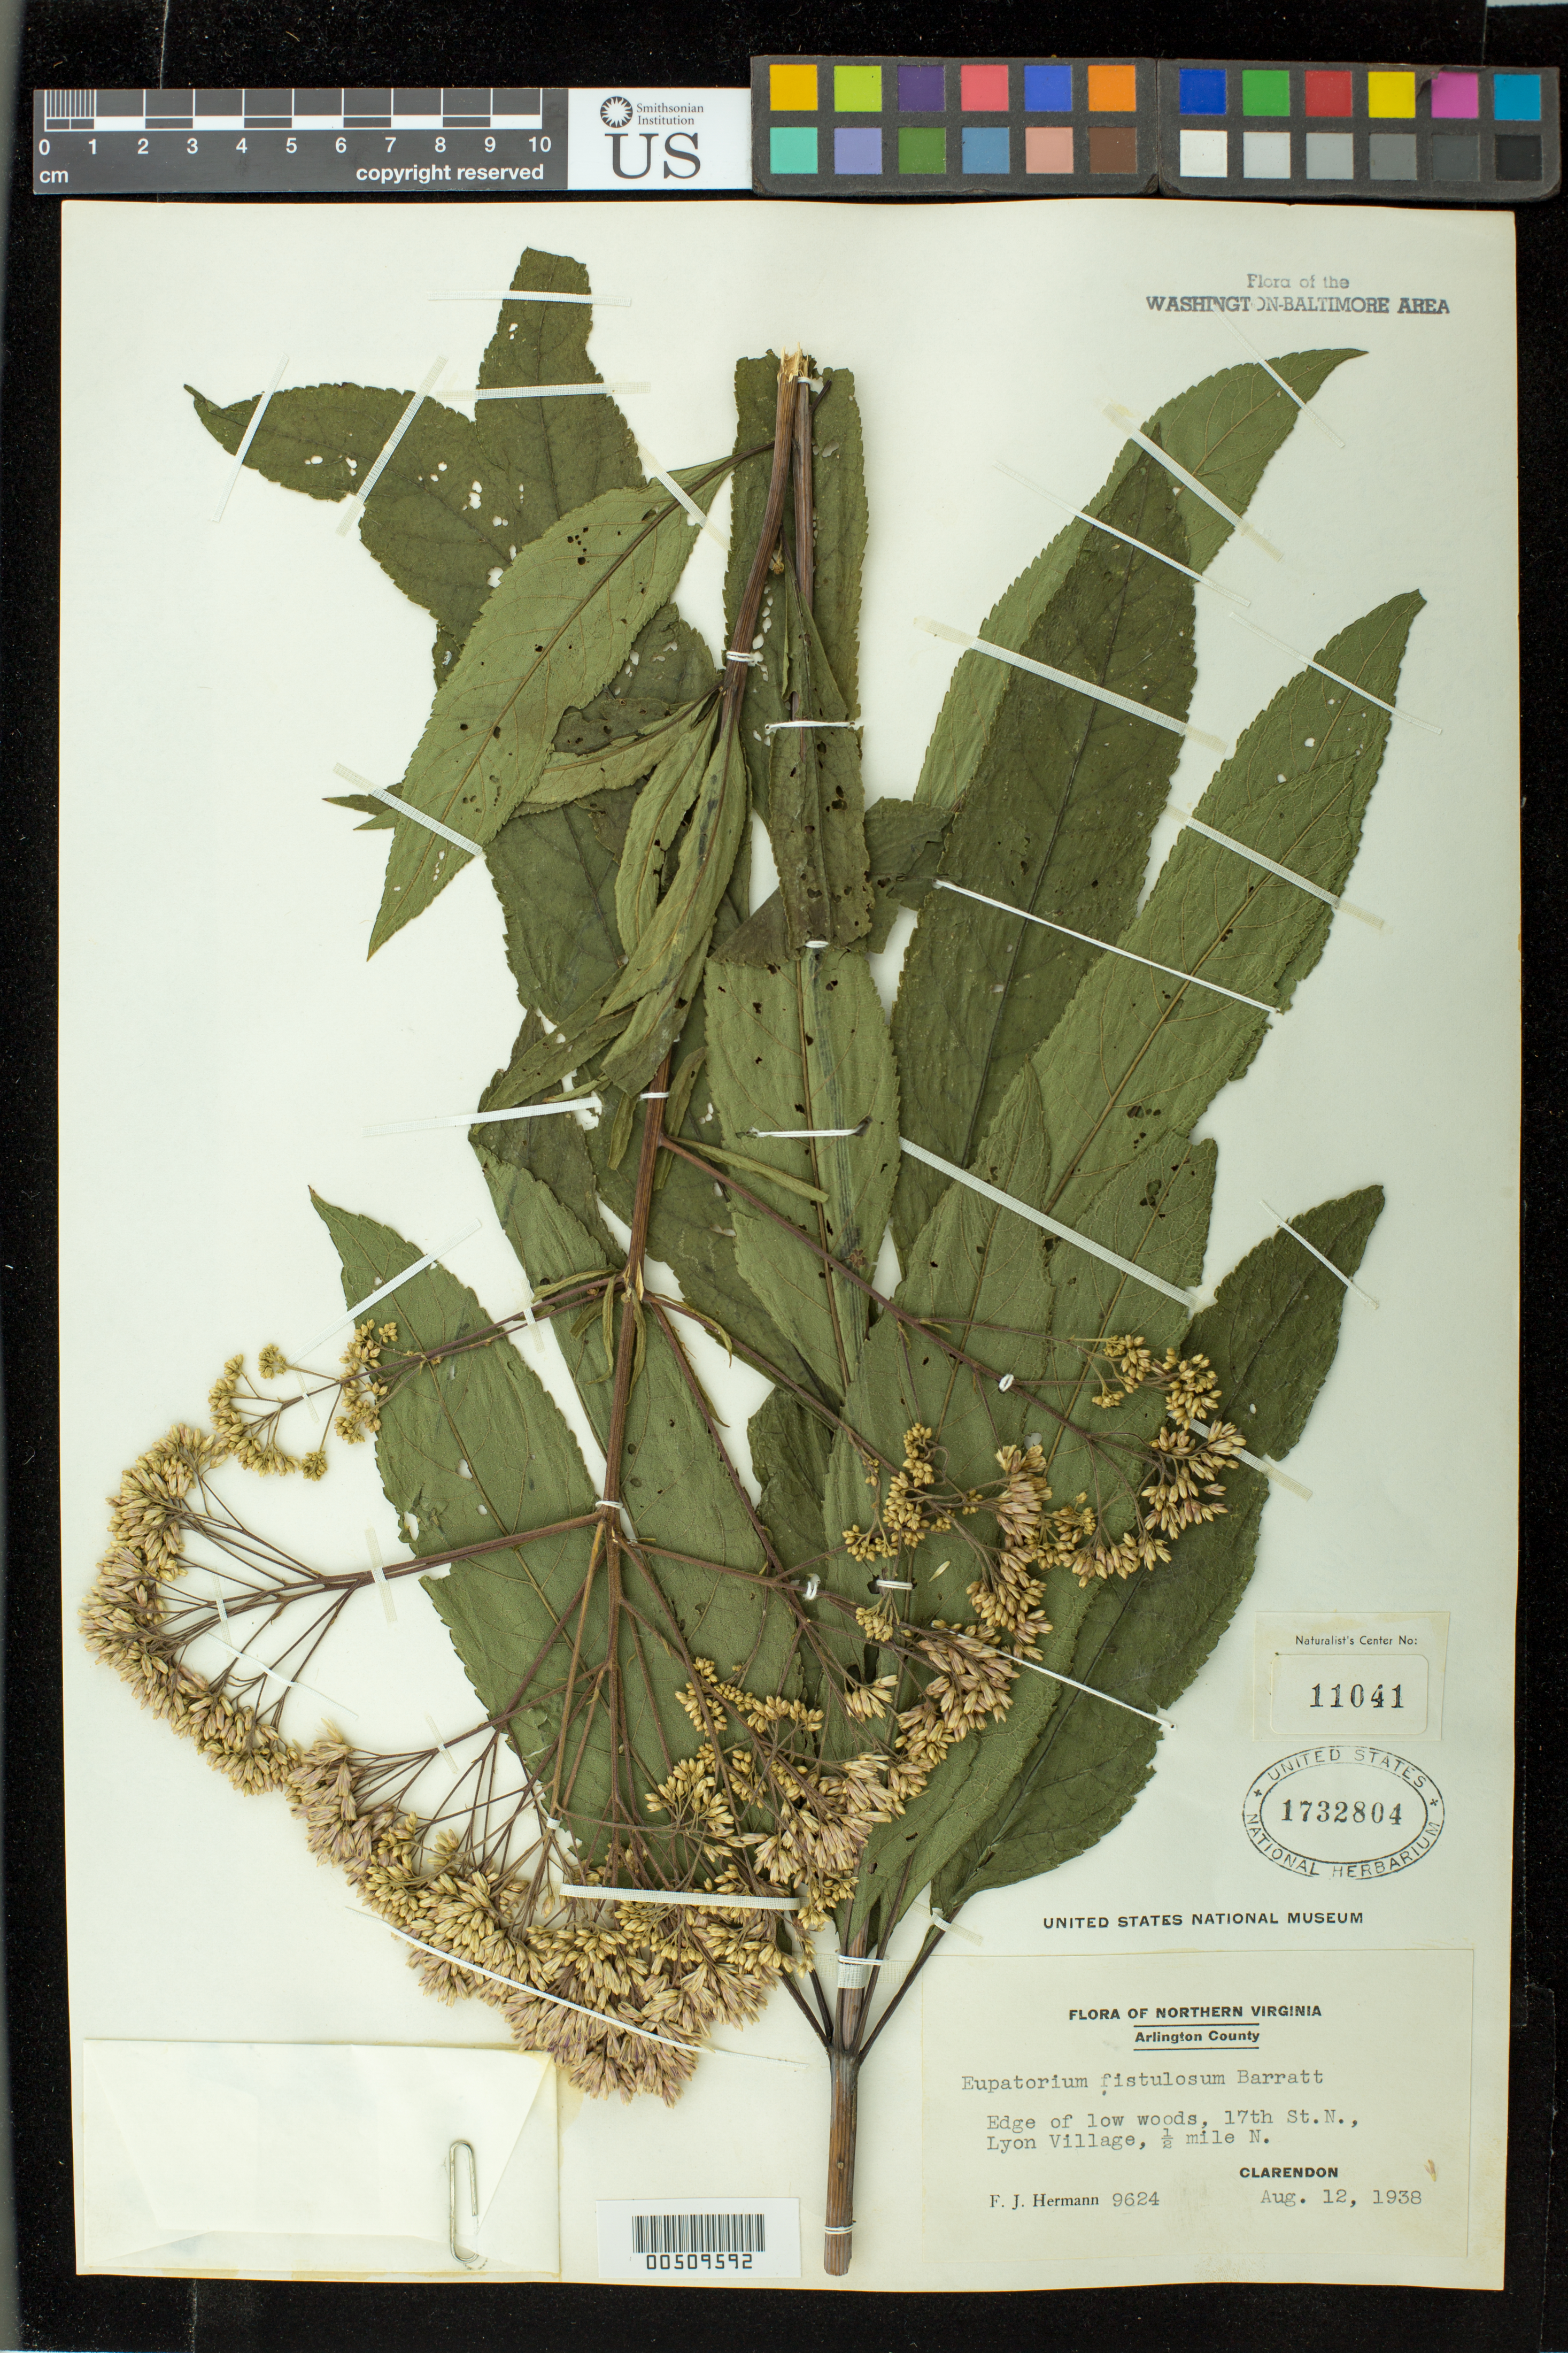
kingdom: Plantae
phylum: Tracheophyta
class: Magnoliopsida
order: Asterales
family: Asteraceae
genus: Eupatorium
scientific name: Eupatorium fistulosum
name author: Barratt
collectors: F. J. Hermann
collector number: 9624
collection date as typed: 12 Aug 1938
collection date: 1938-08-12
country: United States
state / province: Virginia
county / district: Arlington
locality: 0.5 mi. N of Clarendon, Lyon Village, N 17th St.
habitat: edge of low woods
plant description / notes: Specimens returned from Naturalist Center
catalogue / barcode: US 1732804